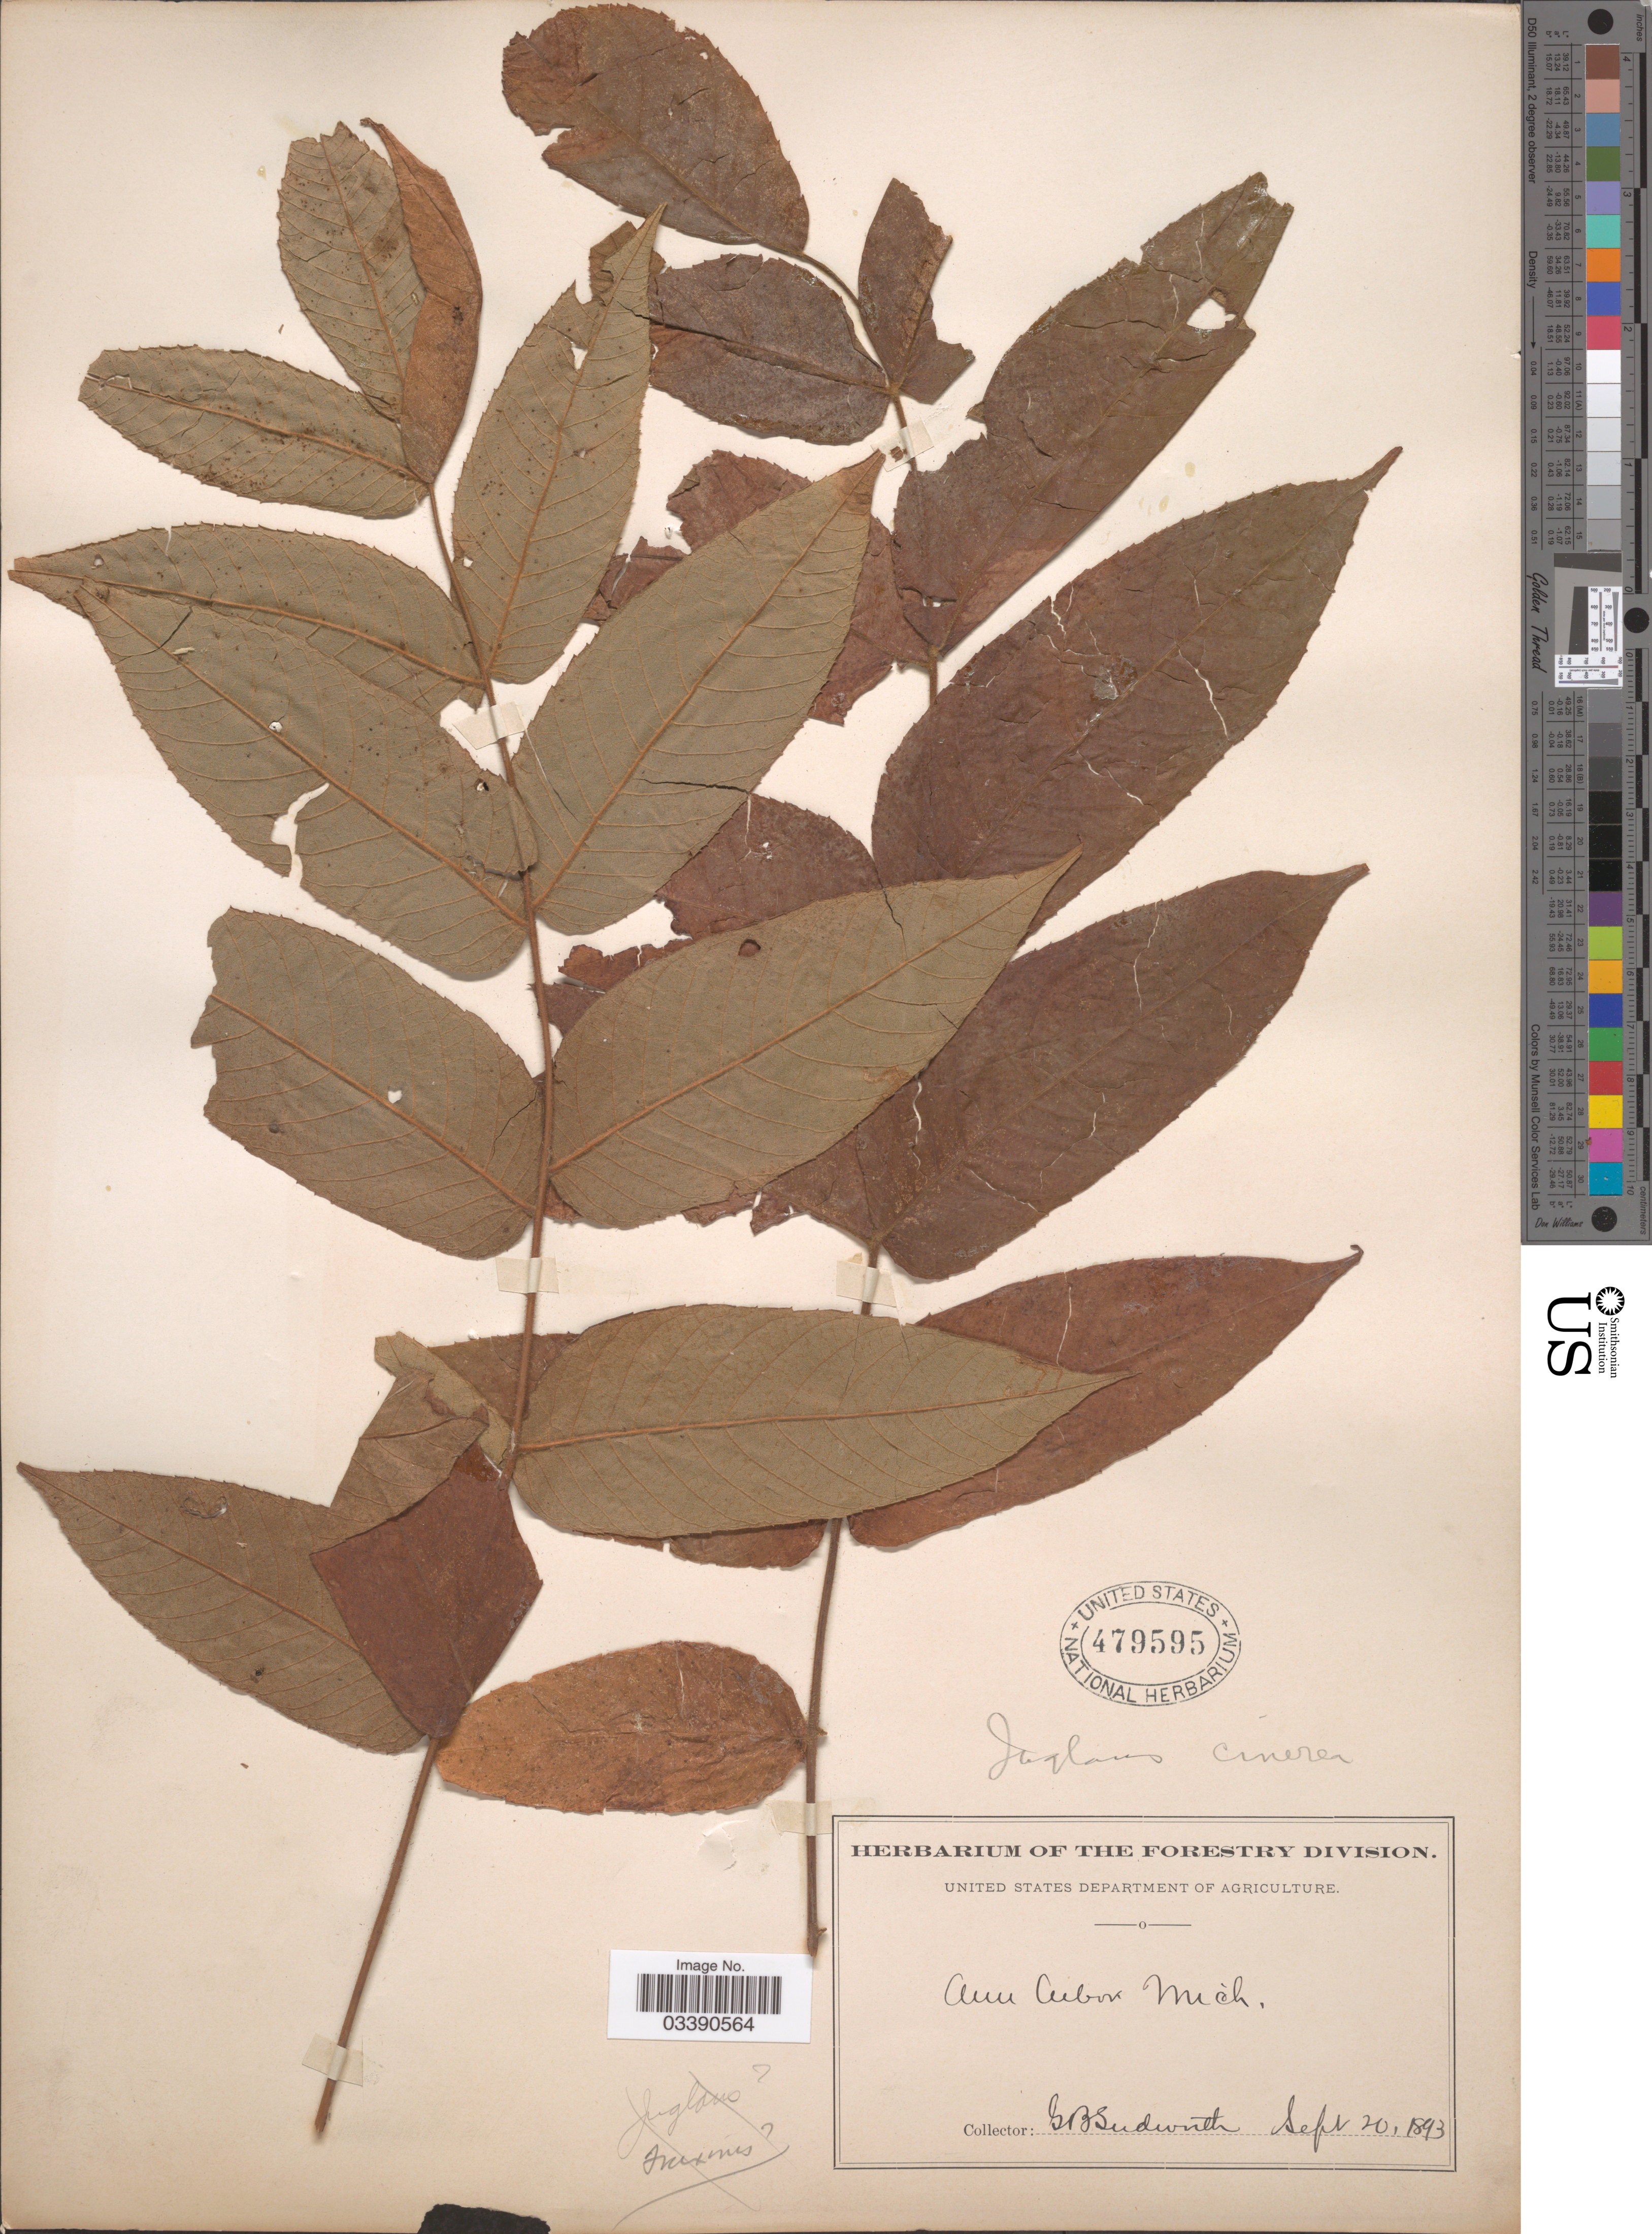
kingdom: Plantae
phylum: Tracheophyta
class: Magnoliopsida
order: Fagales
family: Juglandaceae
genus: Juglans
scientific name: Juglans cinerea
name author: L.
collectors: G. B. Sudworth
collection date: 1893-09-20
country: United States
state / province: Michigan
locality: Ann Arbor.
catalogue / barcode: US 479595